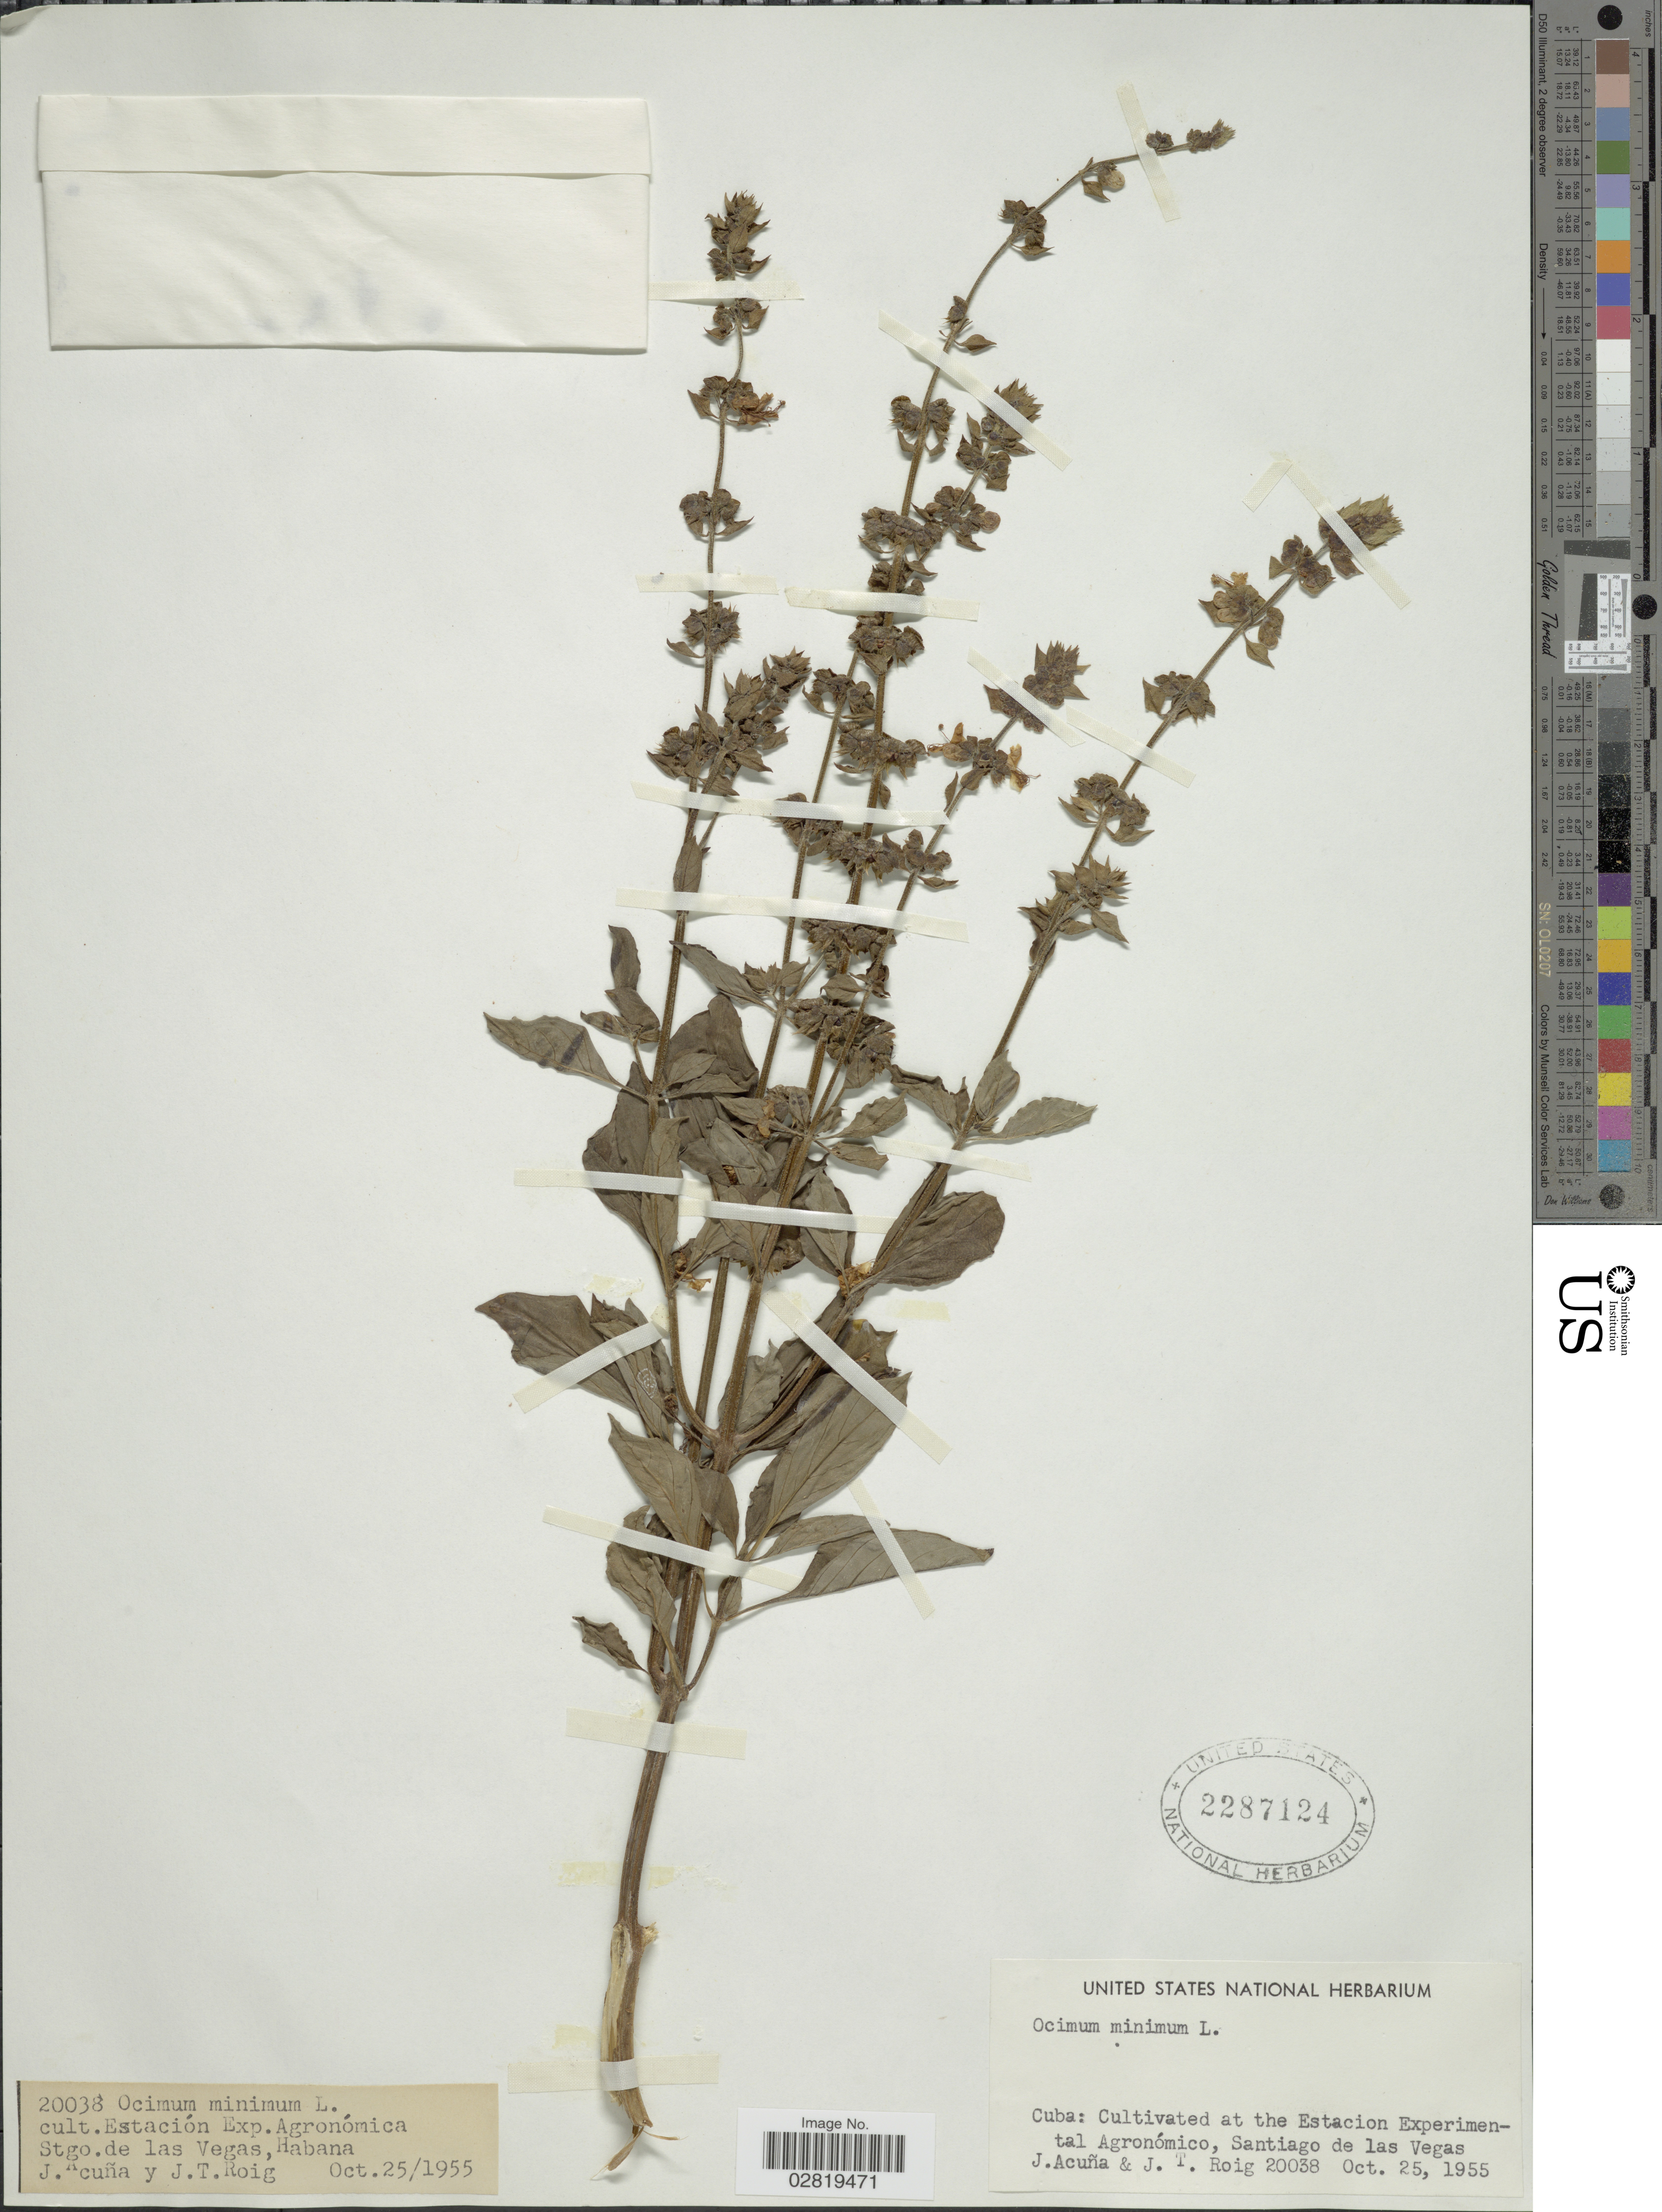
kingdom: Plantae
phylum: Tracheophyta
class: Magnoliopsida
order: Lamiales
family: Lamiaceae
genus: Ocimum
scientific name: Ocimum minimum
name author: L.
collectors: J. Acuña & J. Roig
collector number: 20038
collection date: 1955-10-25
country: Cuba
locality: Cultivated at the Estacion Experimental Agronómico, Santiago de las Vegas, Habana.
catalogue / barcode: US 2287124